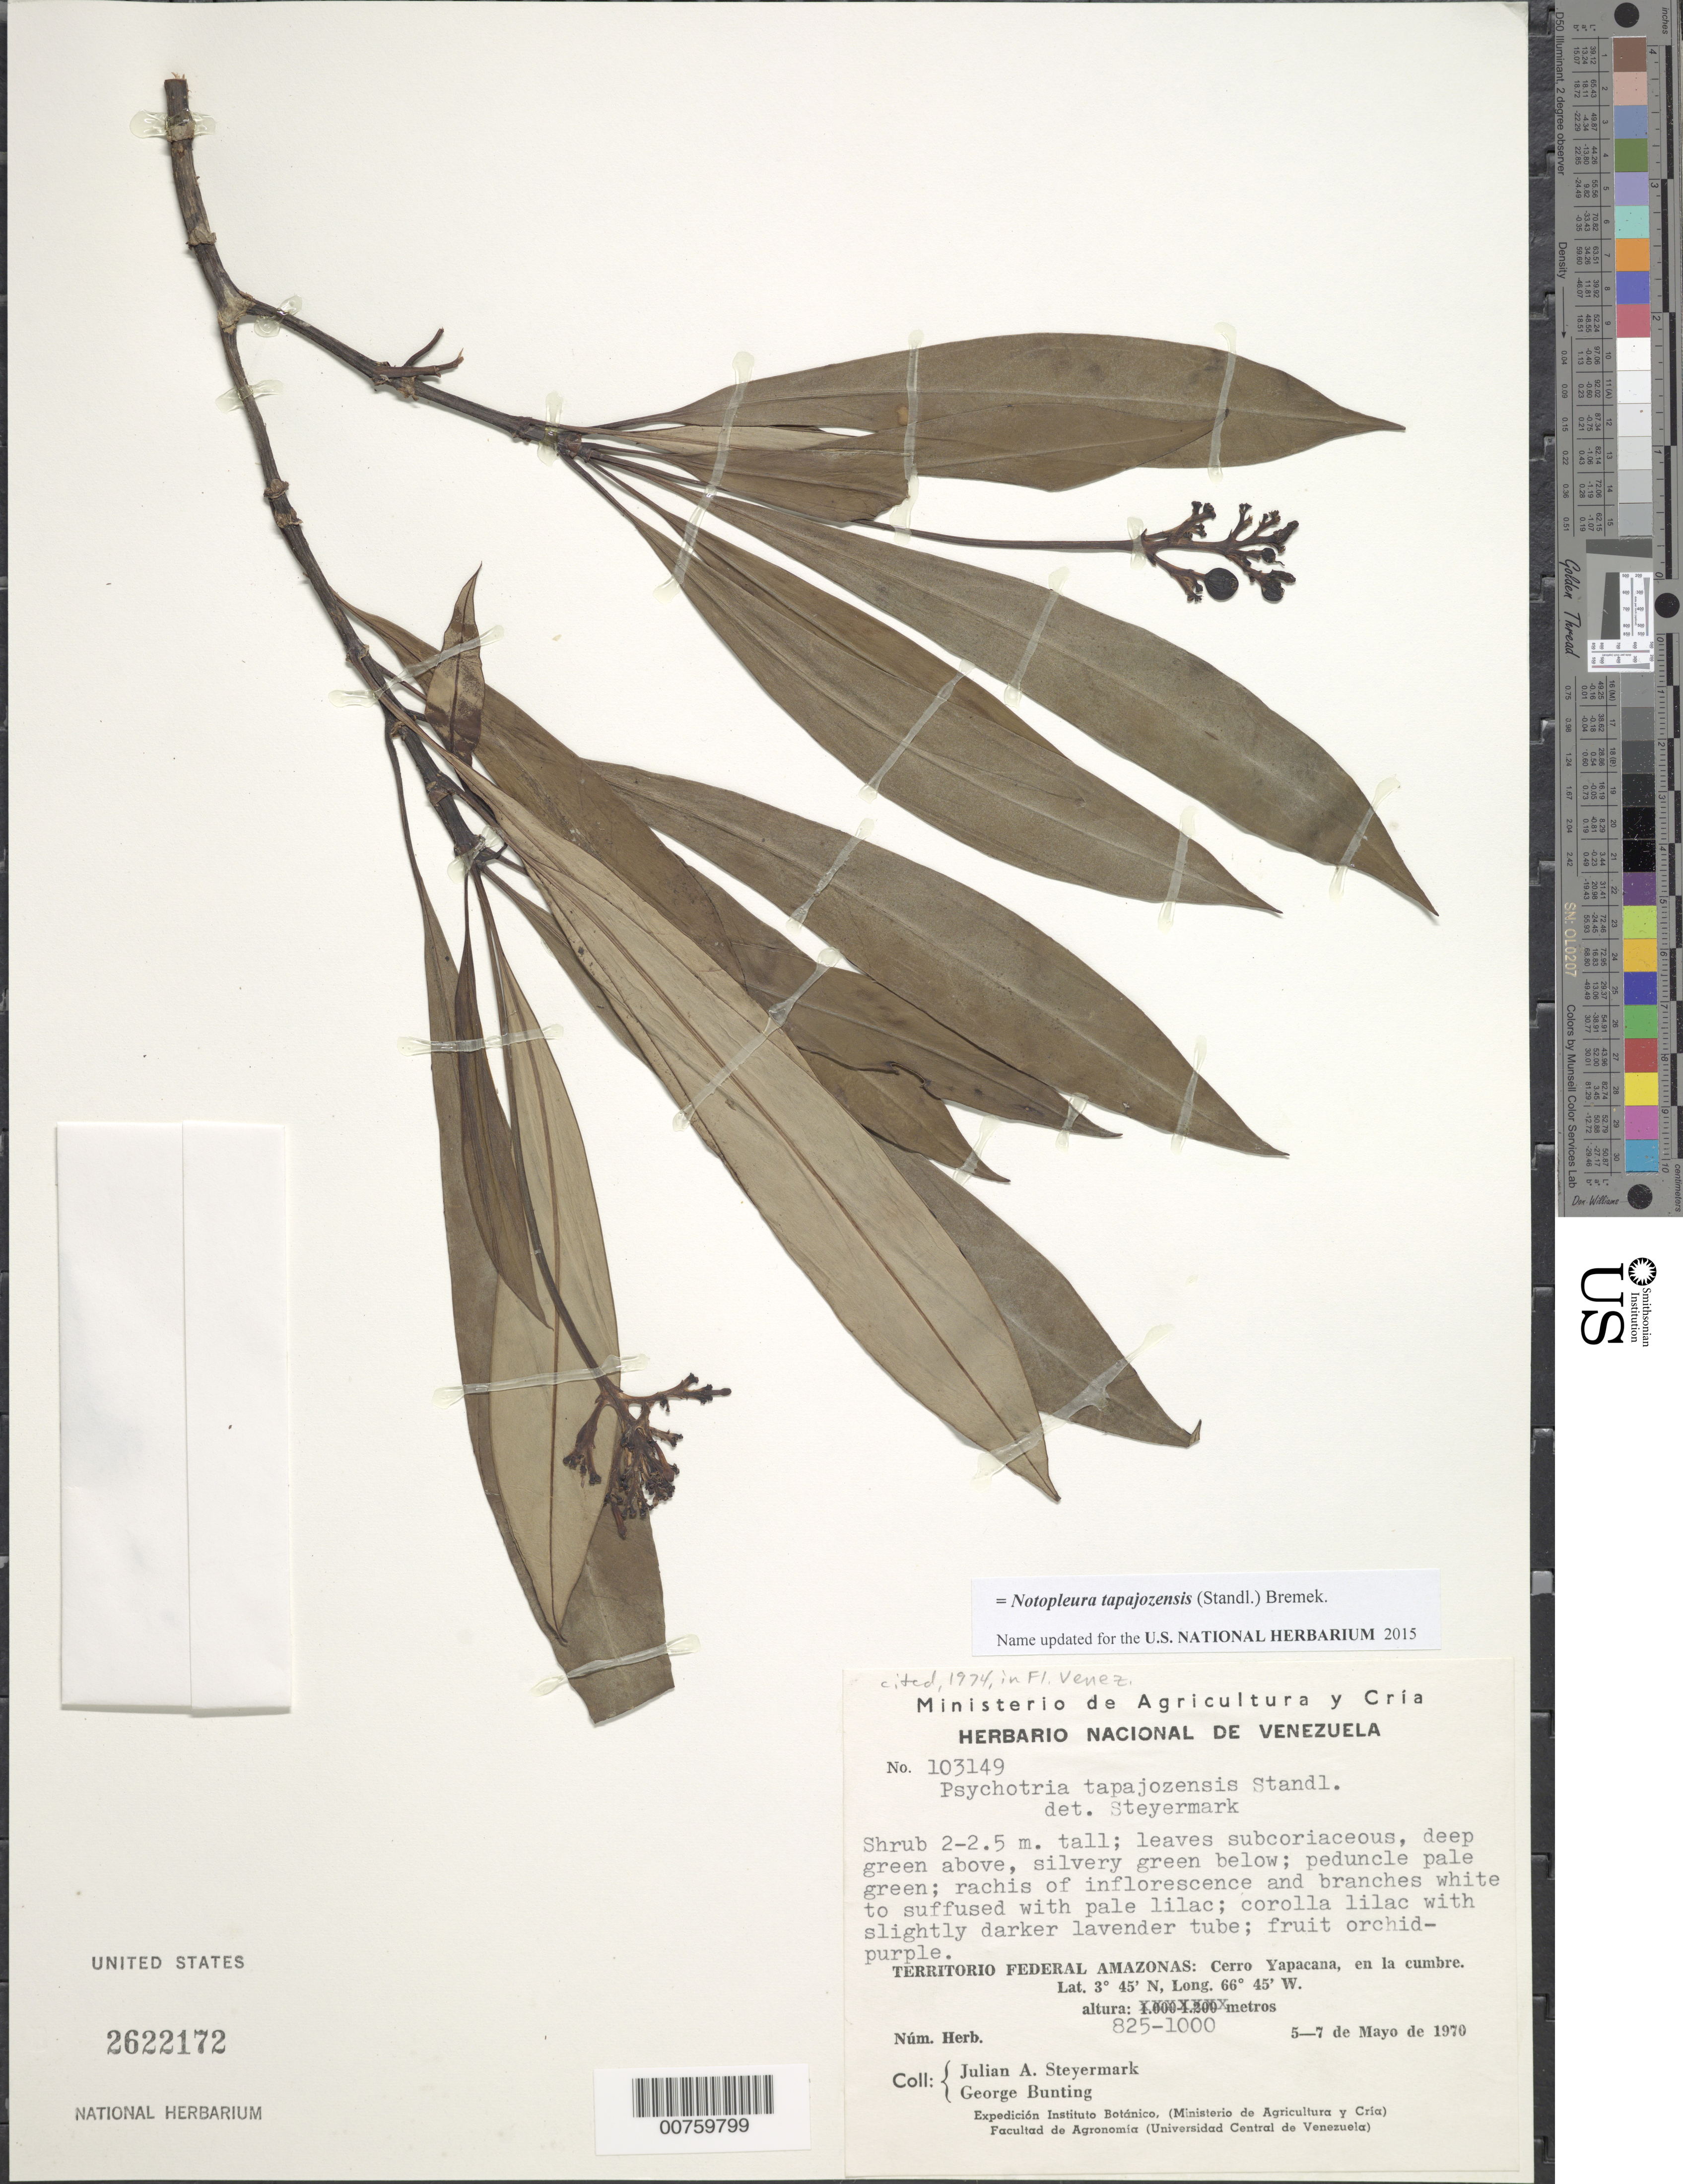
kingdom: Plantae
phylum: Tracheophyta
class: Magnoliopsida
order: Gentianales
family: Rubiaceae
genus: Psychotria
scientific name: Psychotria tapajozensis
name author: Standl.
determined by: Steyermark, Julian A., (VEN)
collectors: J. Steyermark & G. S. Bunting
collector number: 103149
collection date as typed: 5-May-70 to 7-May-70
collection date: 1970-05-05/1970-05-07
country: Venezuela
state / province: Amazonas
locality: Cerro Yapacána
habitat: Summit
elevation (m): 825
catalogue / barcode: US 2622172